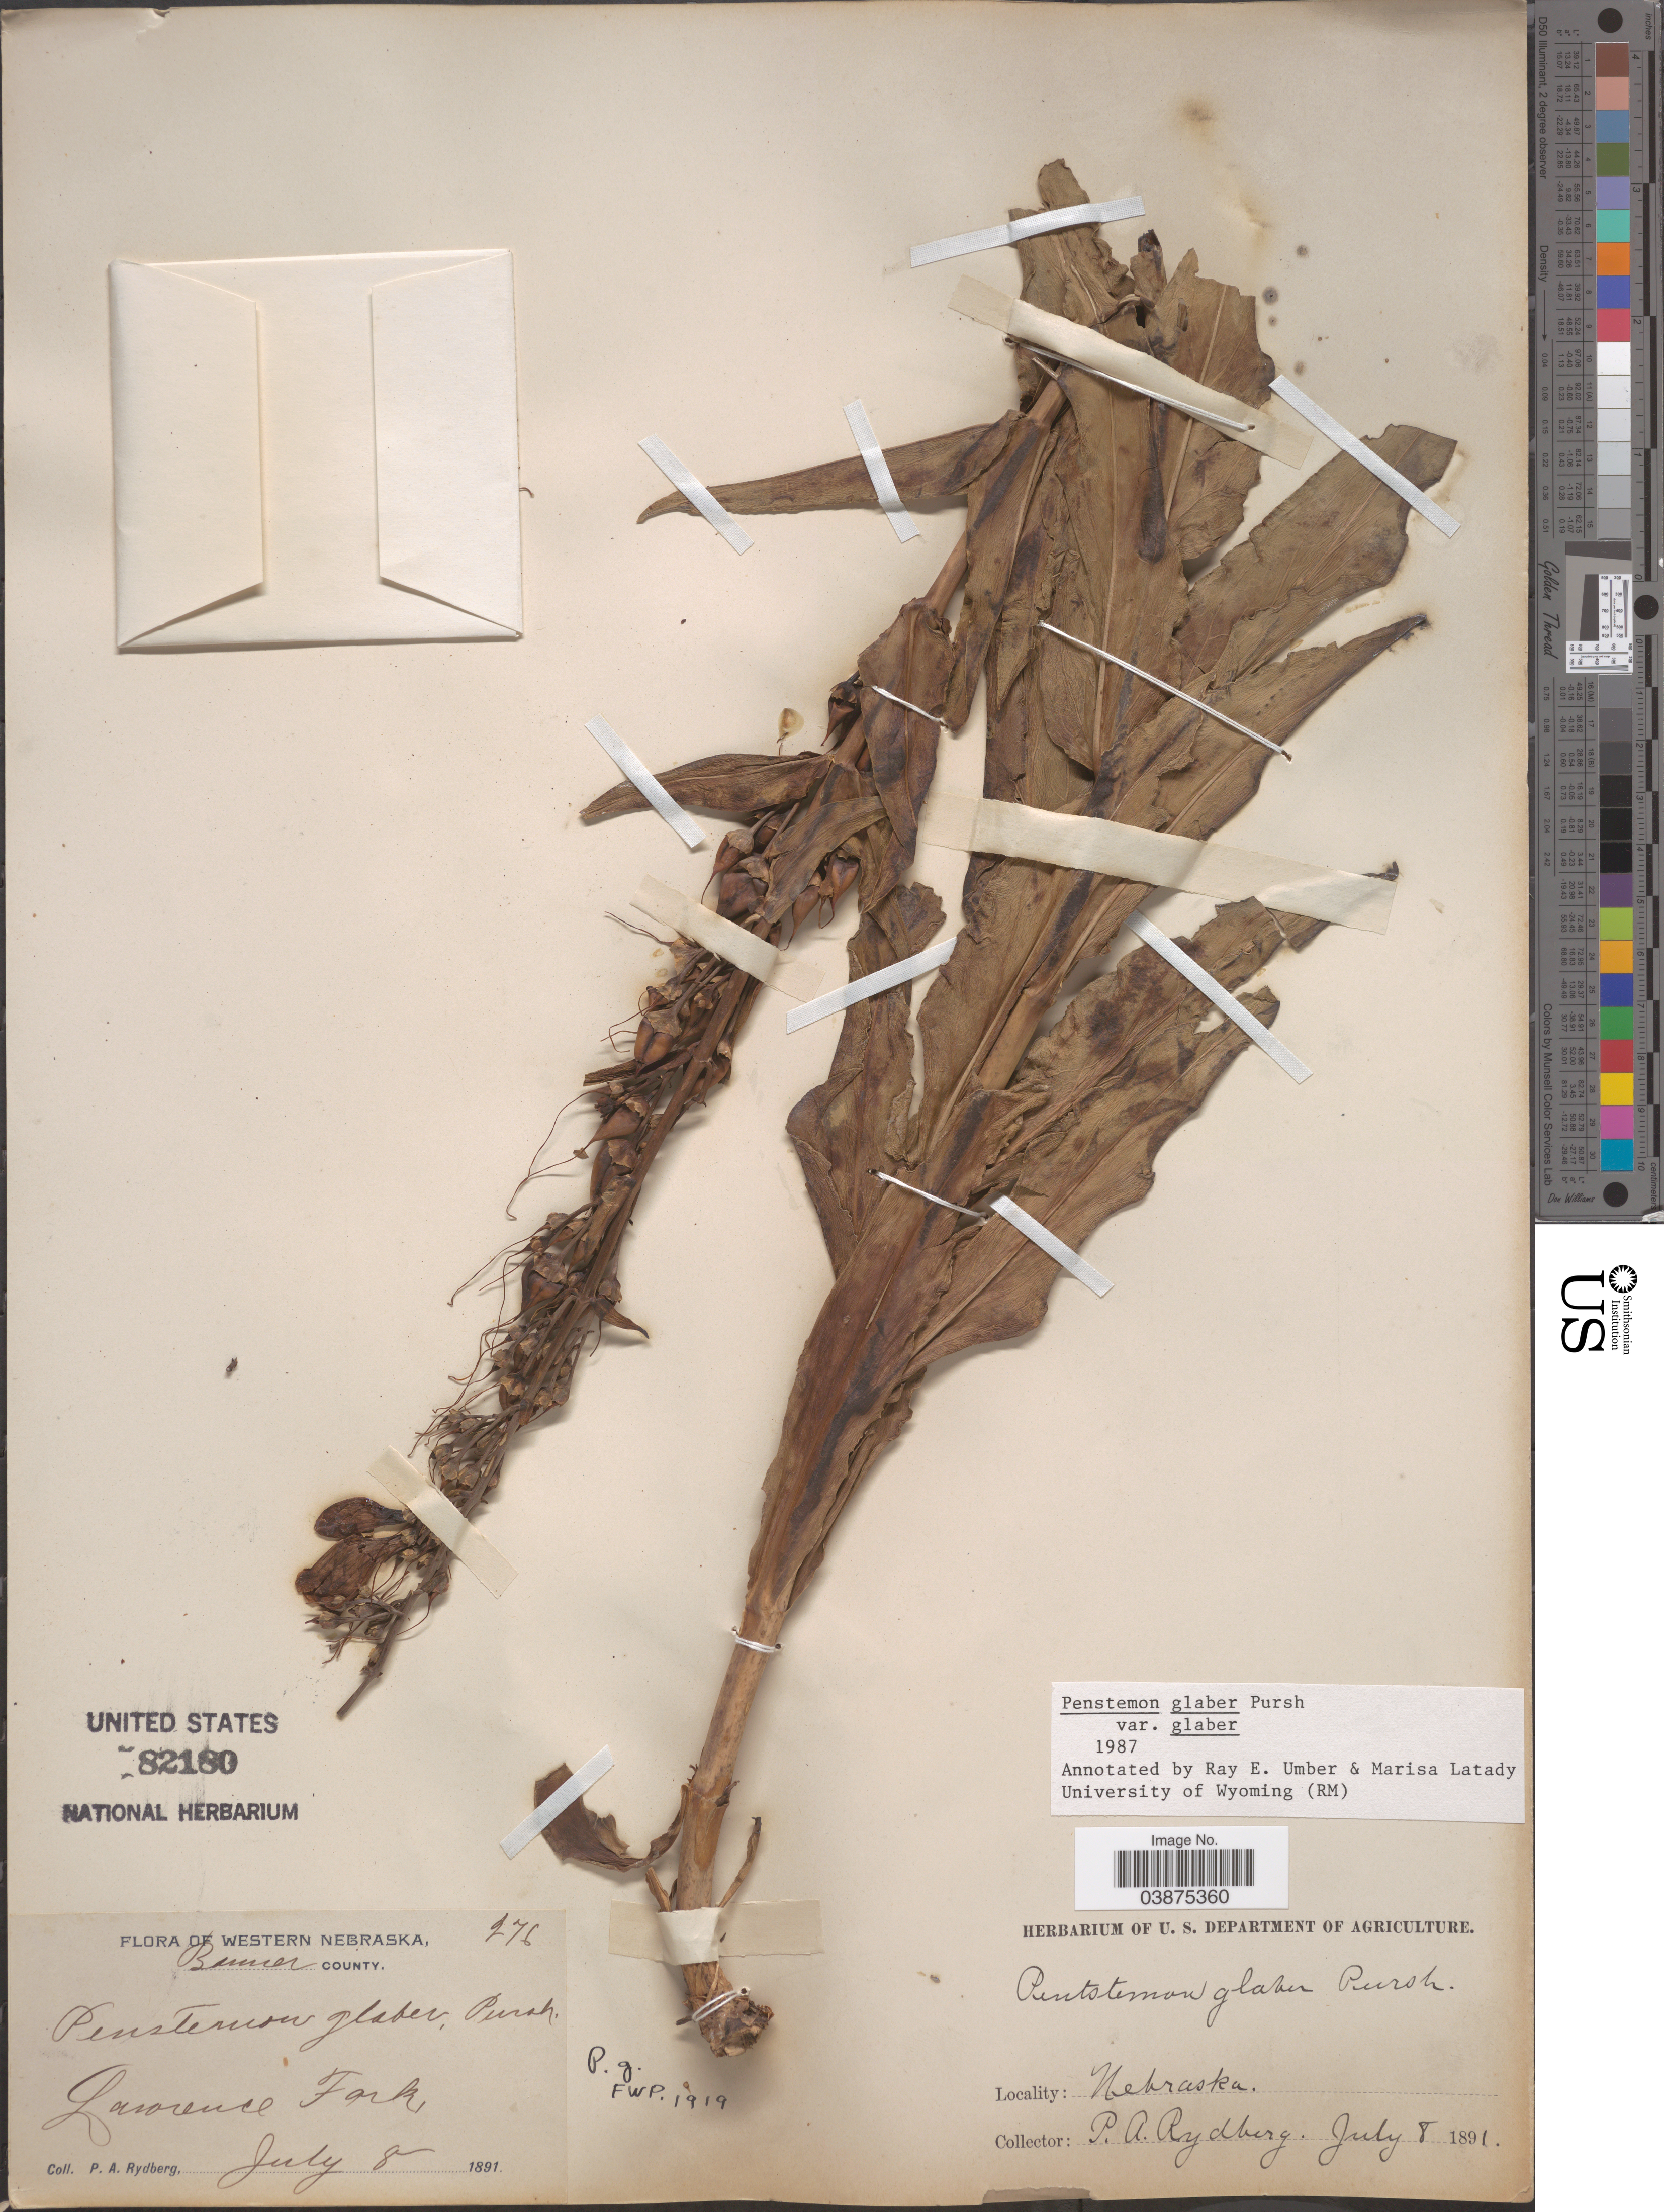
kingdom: Plantae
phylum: Tracheophyta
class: Magnoliopsida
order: Lamiales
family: Plantaginaceae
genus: Penstemon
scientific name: Penstemon glaber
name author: Pursh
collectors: P. A. Rydberg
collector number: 276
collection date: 1891-07-08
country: United States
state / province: Nebraska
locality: Western Nebraska. Banner County. Lawrence Fork.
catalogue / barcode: US 82180